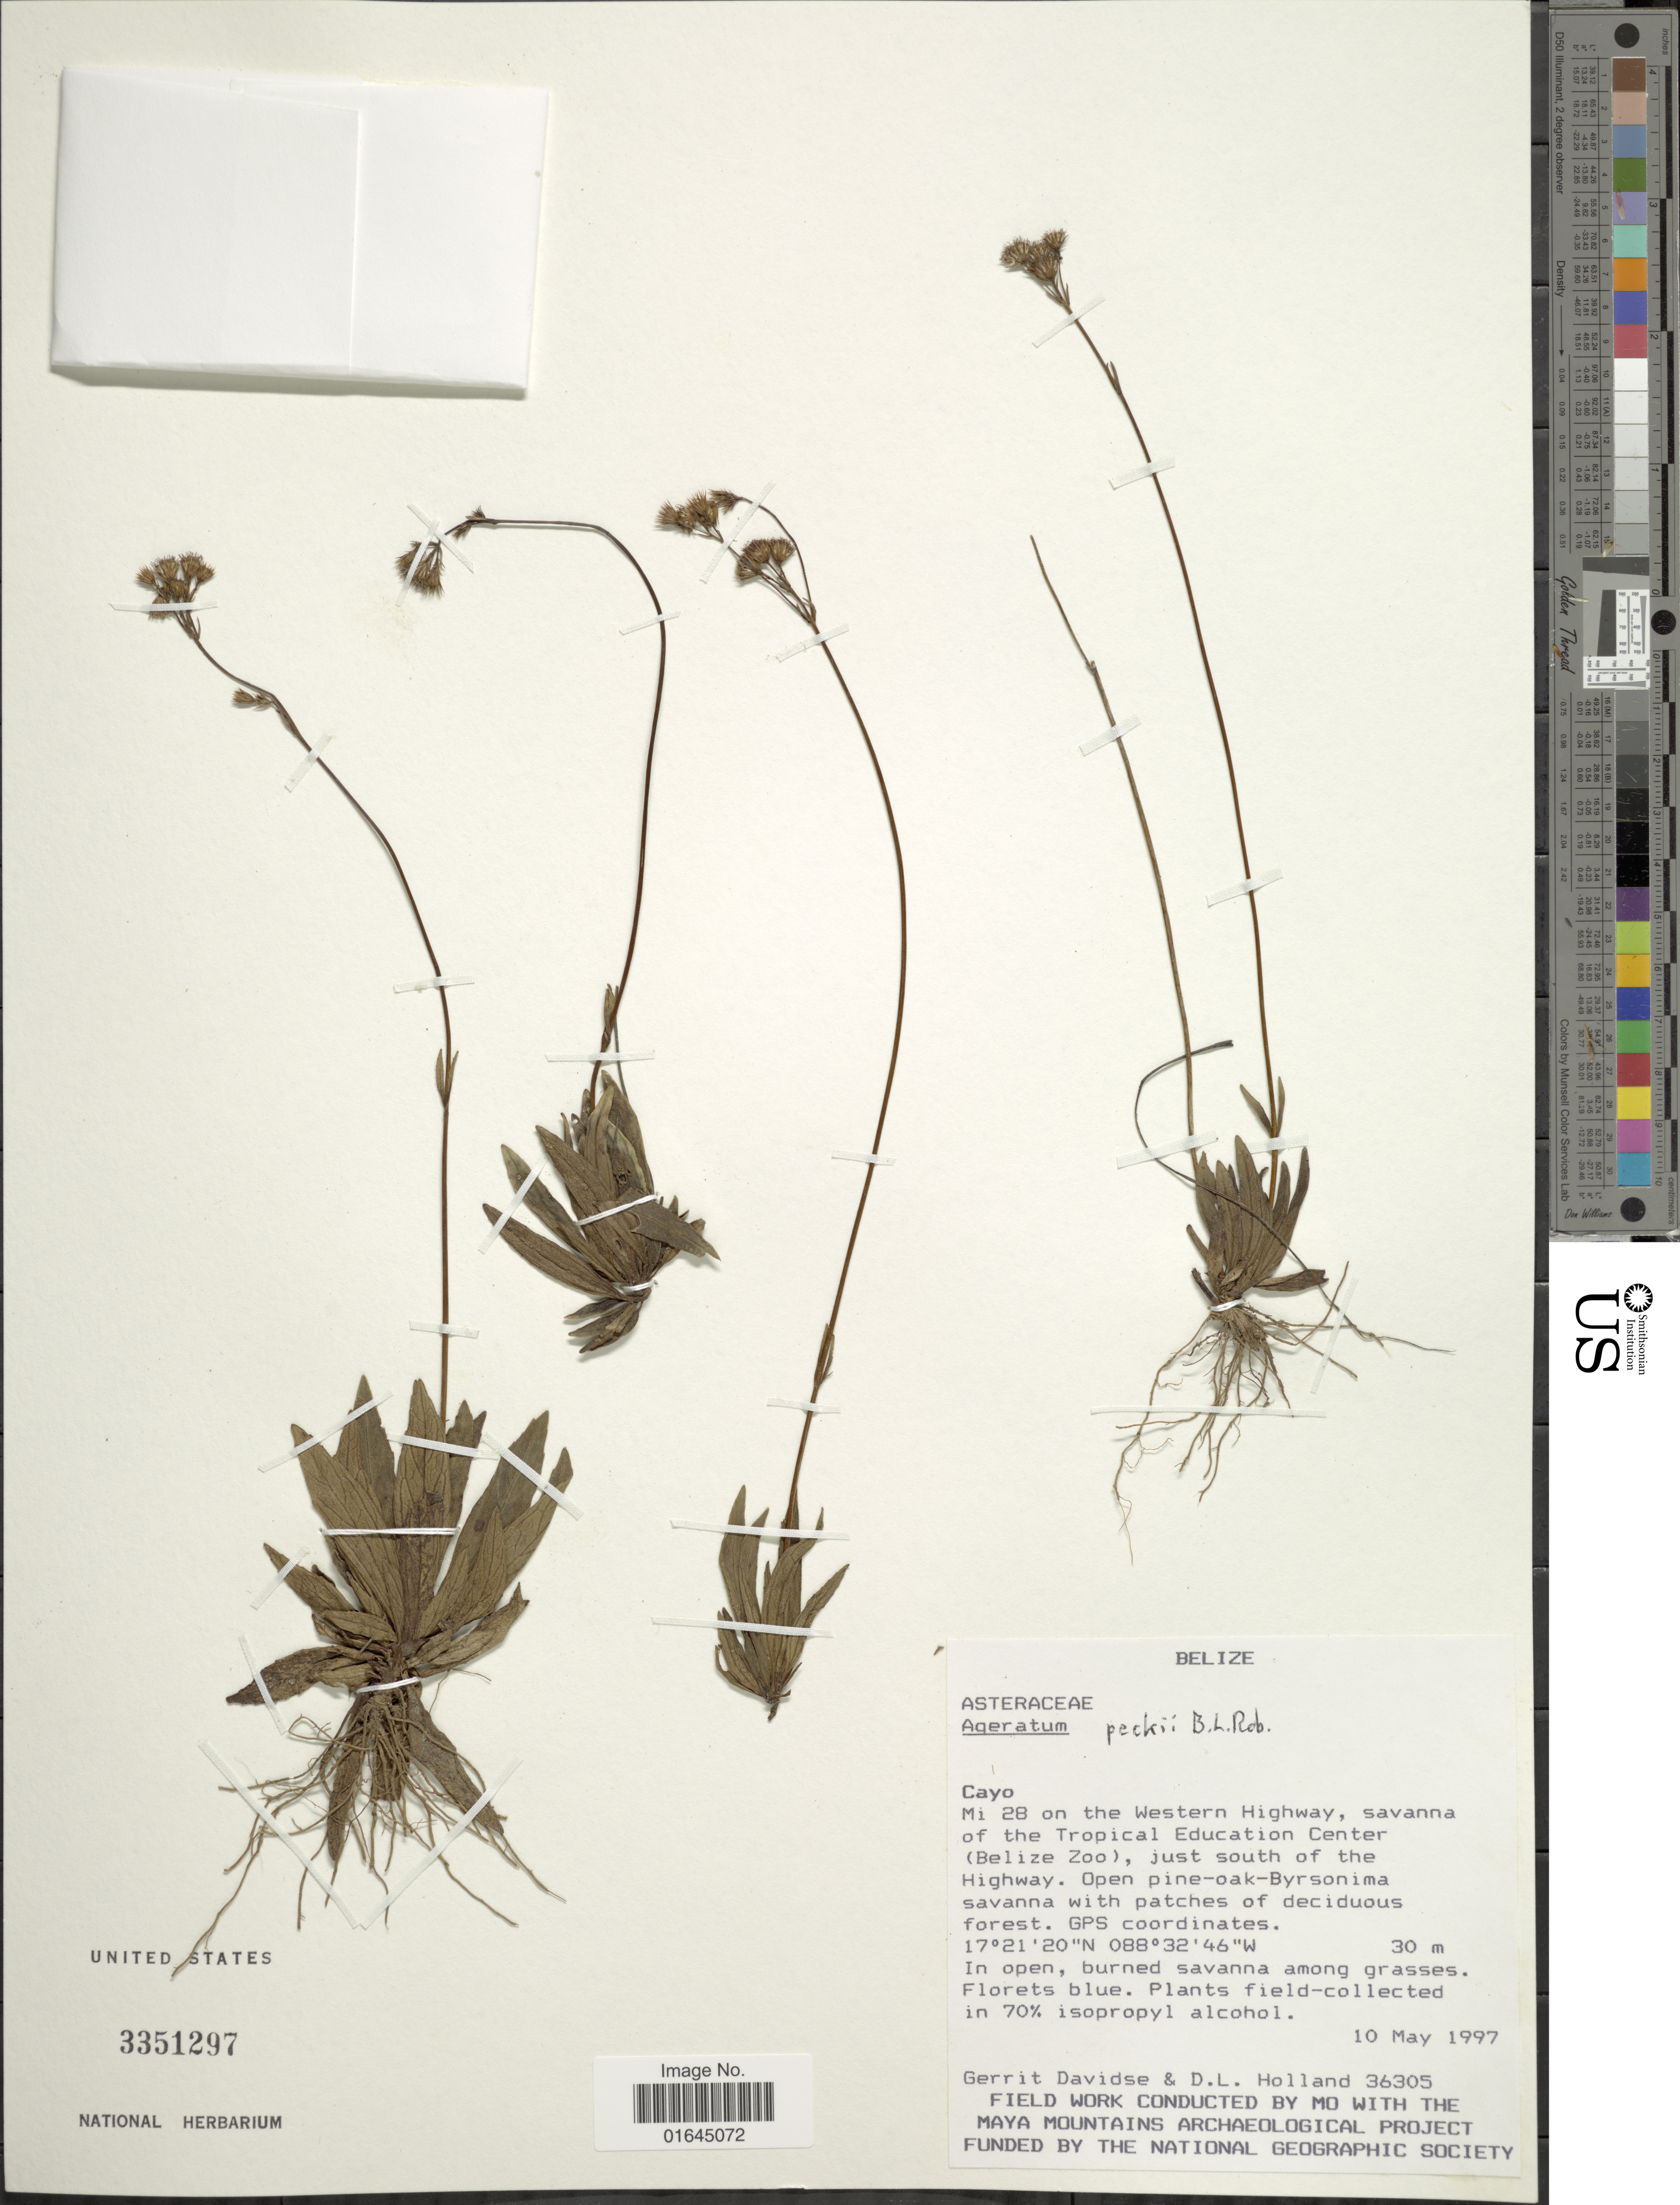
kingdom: Plantae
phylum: Tracheophyta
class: Magnoliopsida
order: Asterales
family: Asteraceae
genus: Ageratum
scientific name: Ageratum peckii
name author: B.L. Rob.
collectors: G. Davidse & D. Holland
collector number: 36305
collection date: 1997-05-10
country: Belize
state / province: Cayo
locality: Mi 28 on the Western Highway, savanna of the tropical Education Center (Belize Zoo), just south of the Highway.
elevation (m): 30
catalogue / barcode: US 3351297